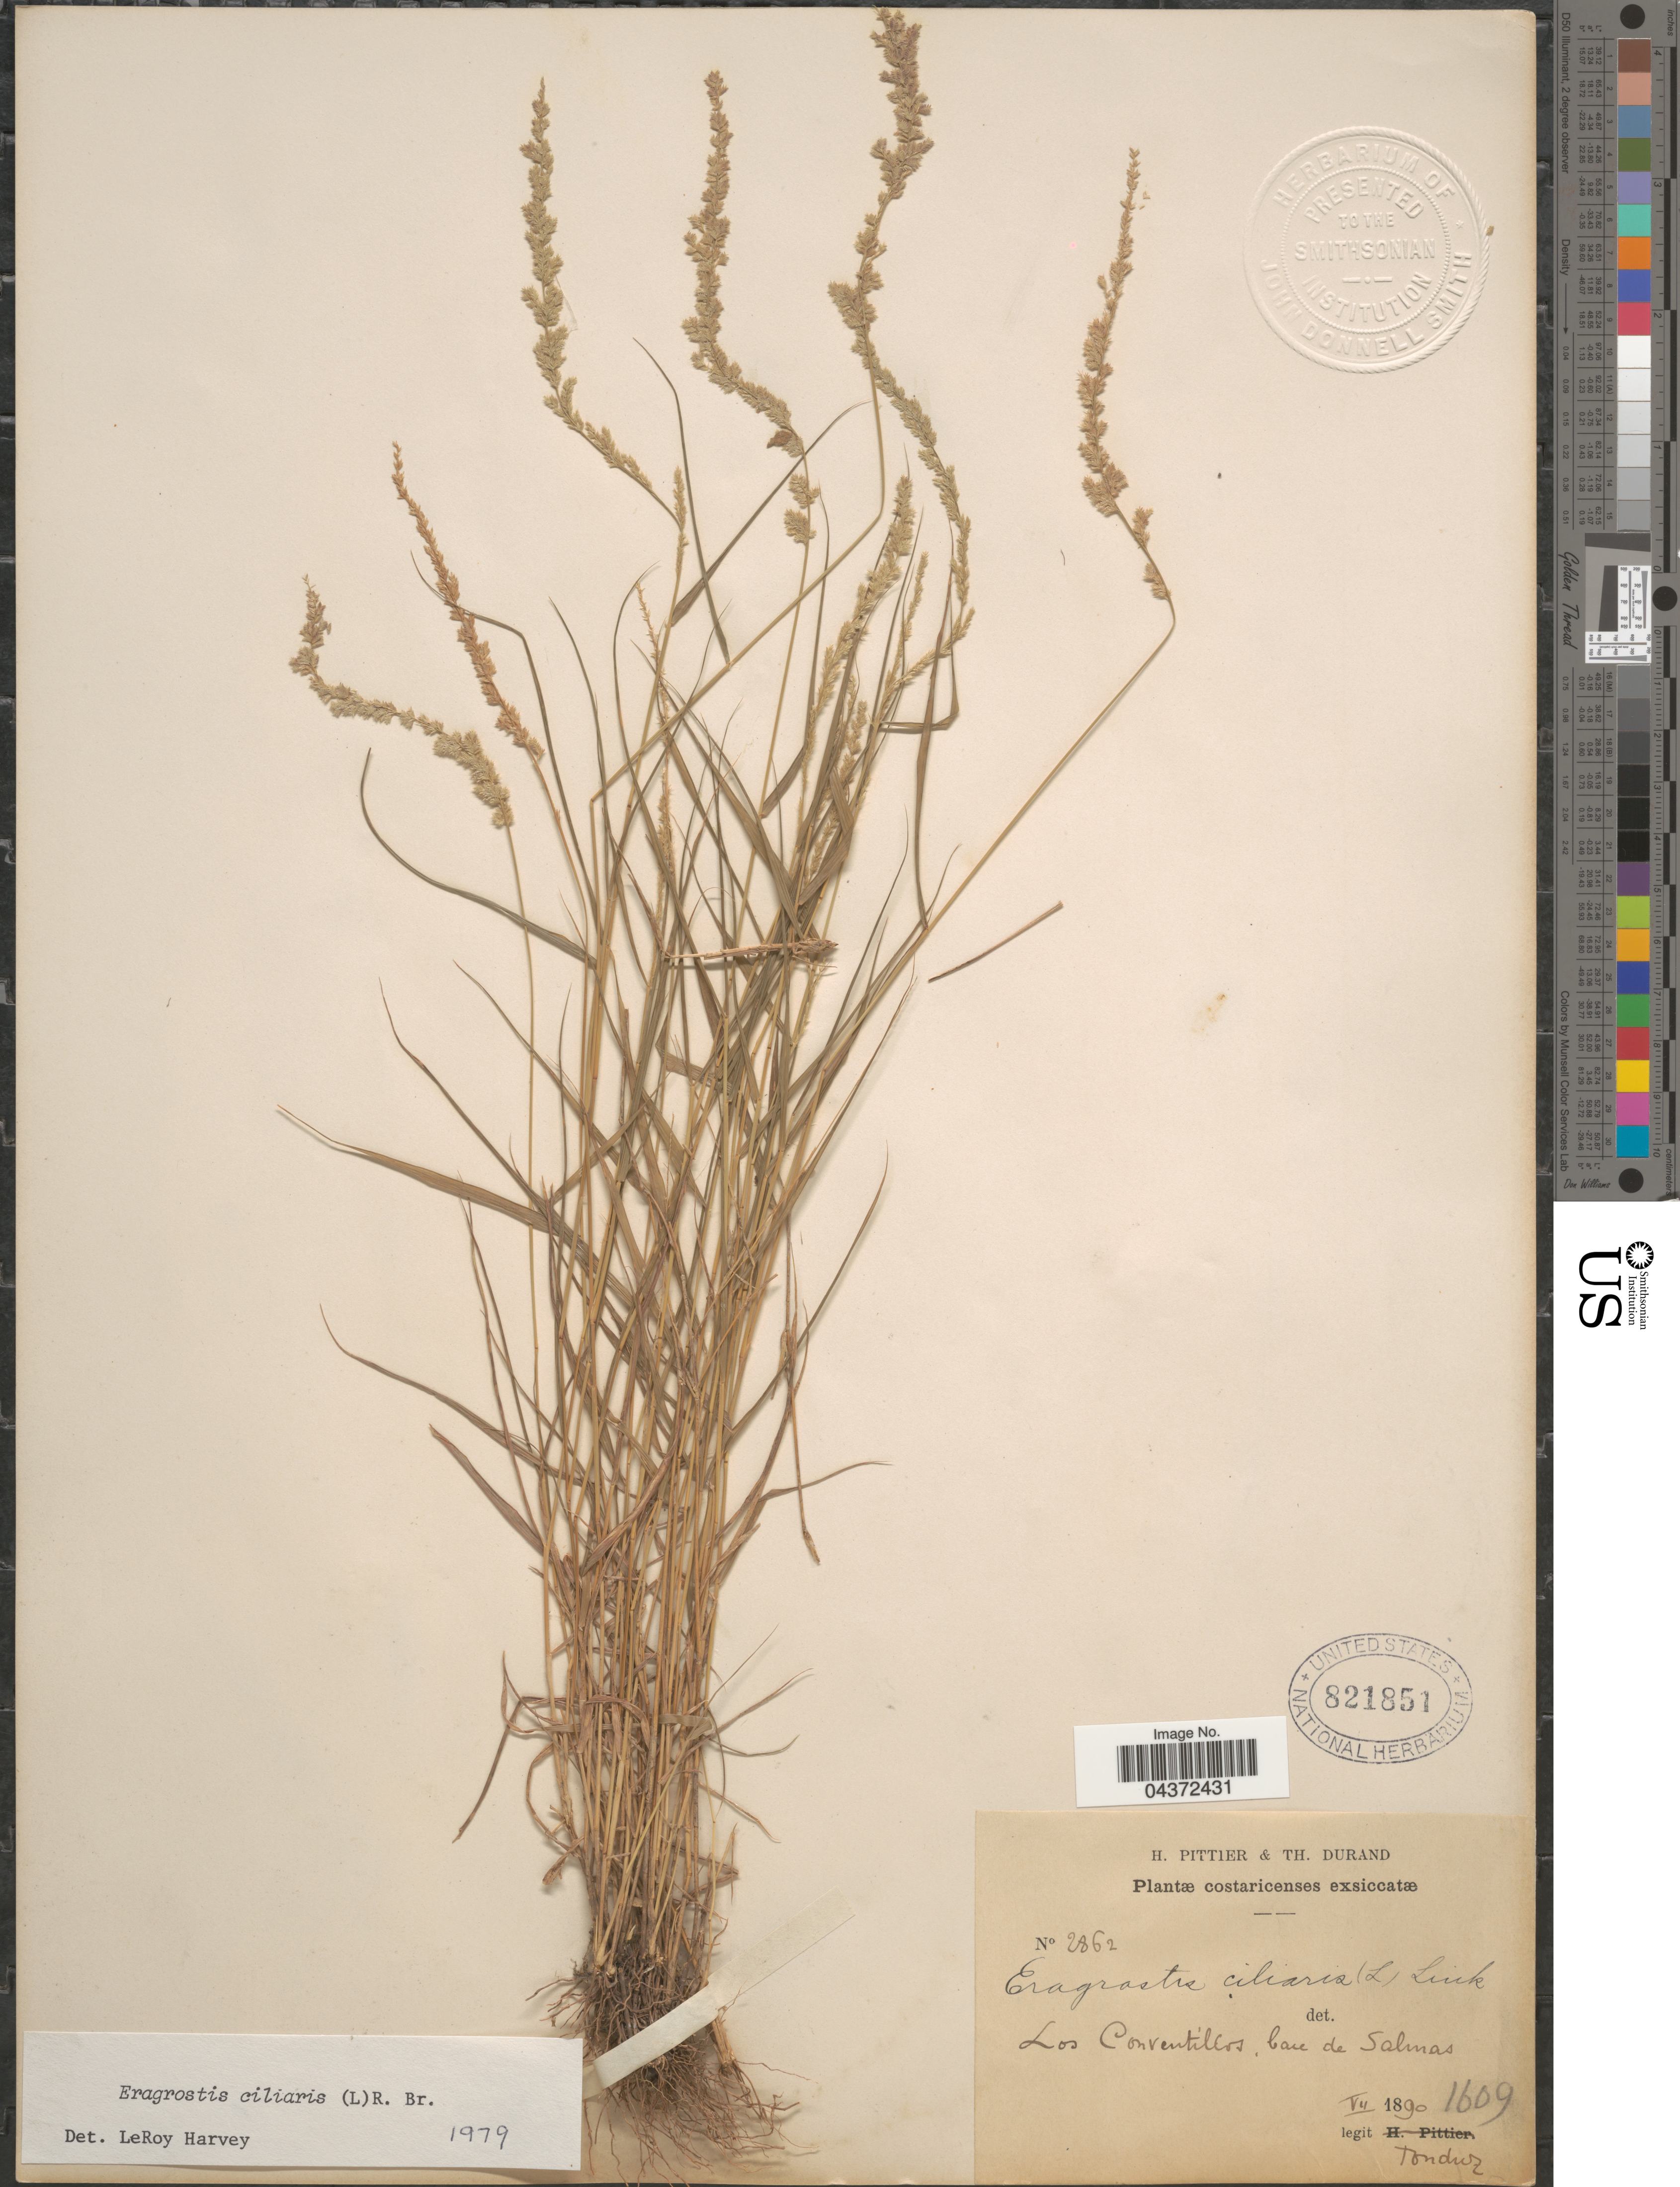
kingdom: Plantae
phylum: Tracheophyta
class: Liliopsida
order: Poales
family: Poaceae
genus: Eragrostis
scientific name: Eragrostis ciliaris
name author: (L.) R. Br.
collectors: Tonduz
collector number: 2862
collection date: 1890-07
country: Costa Rica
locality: Los Conventillos, baie de Salmas.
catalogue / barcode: US 821851